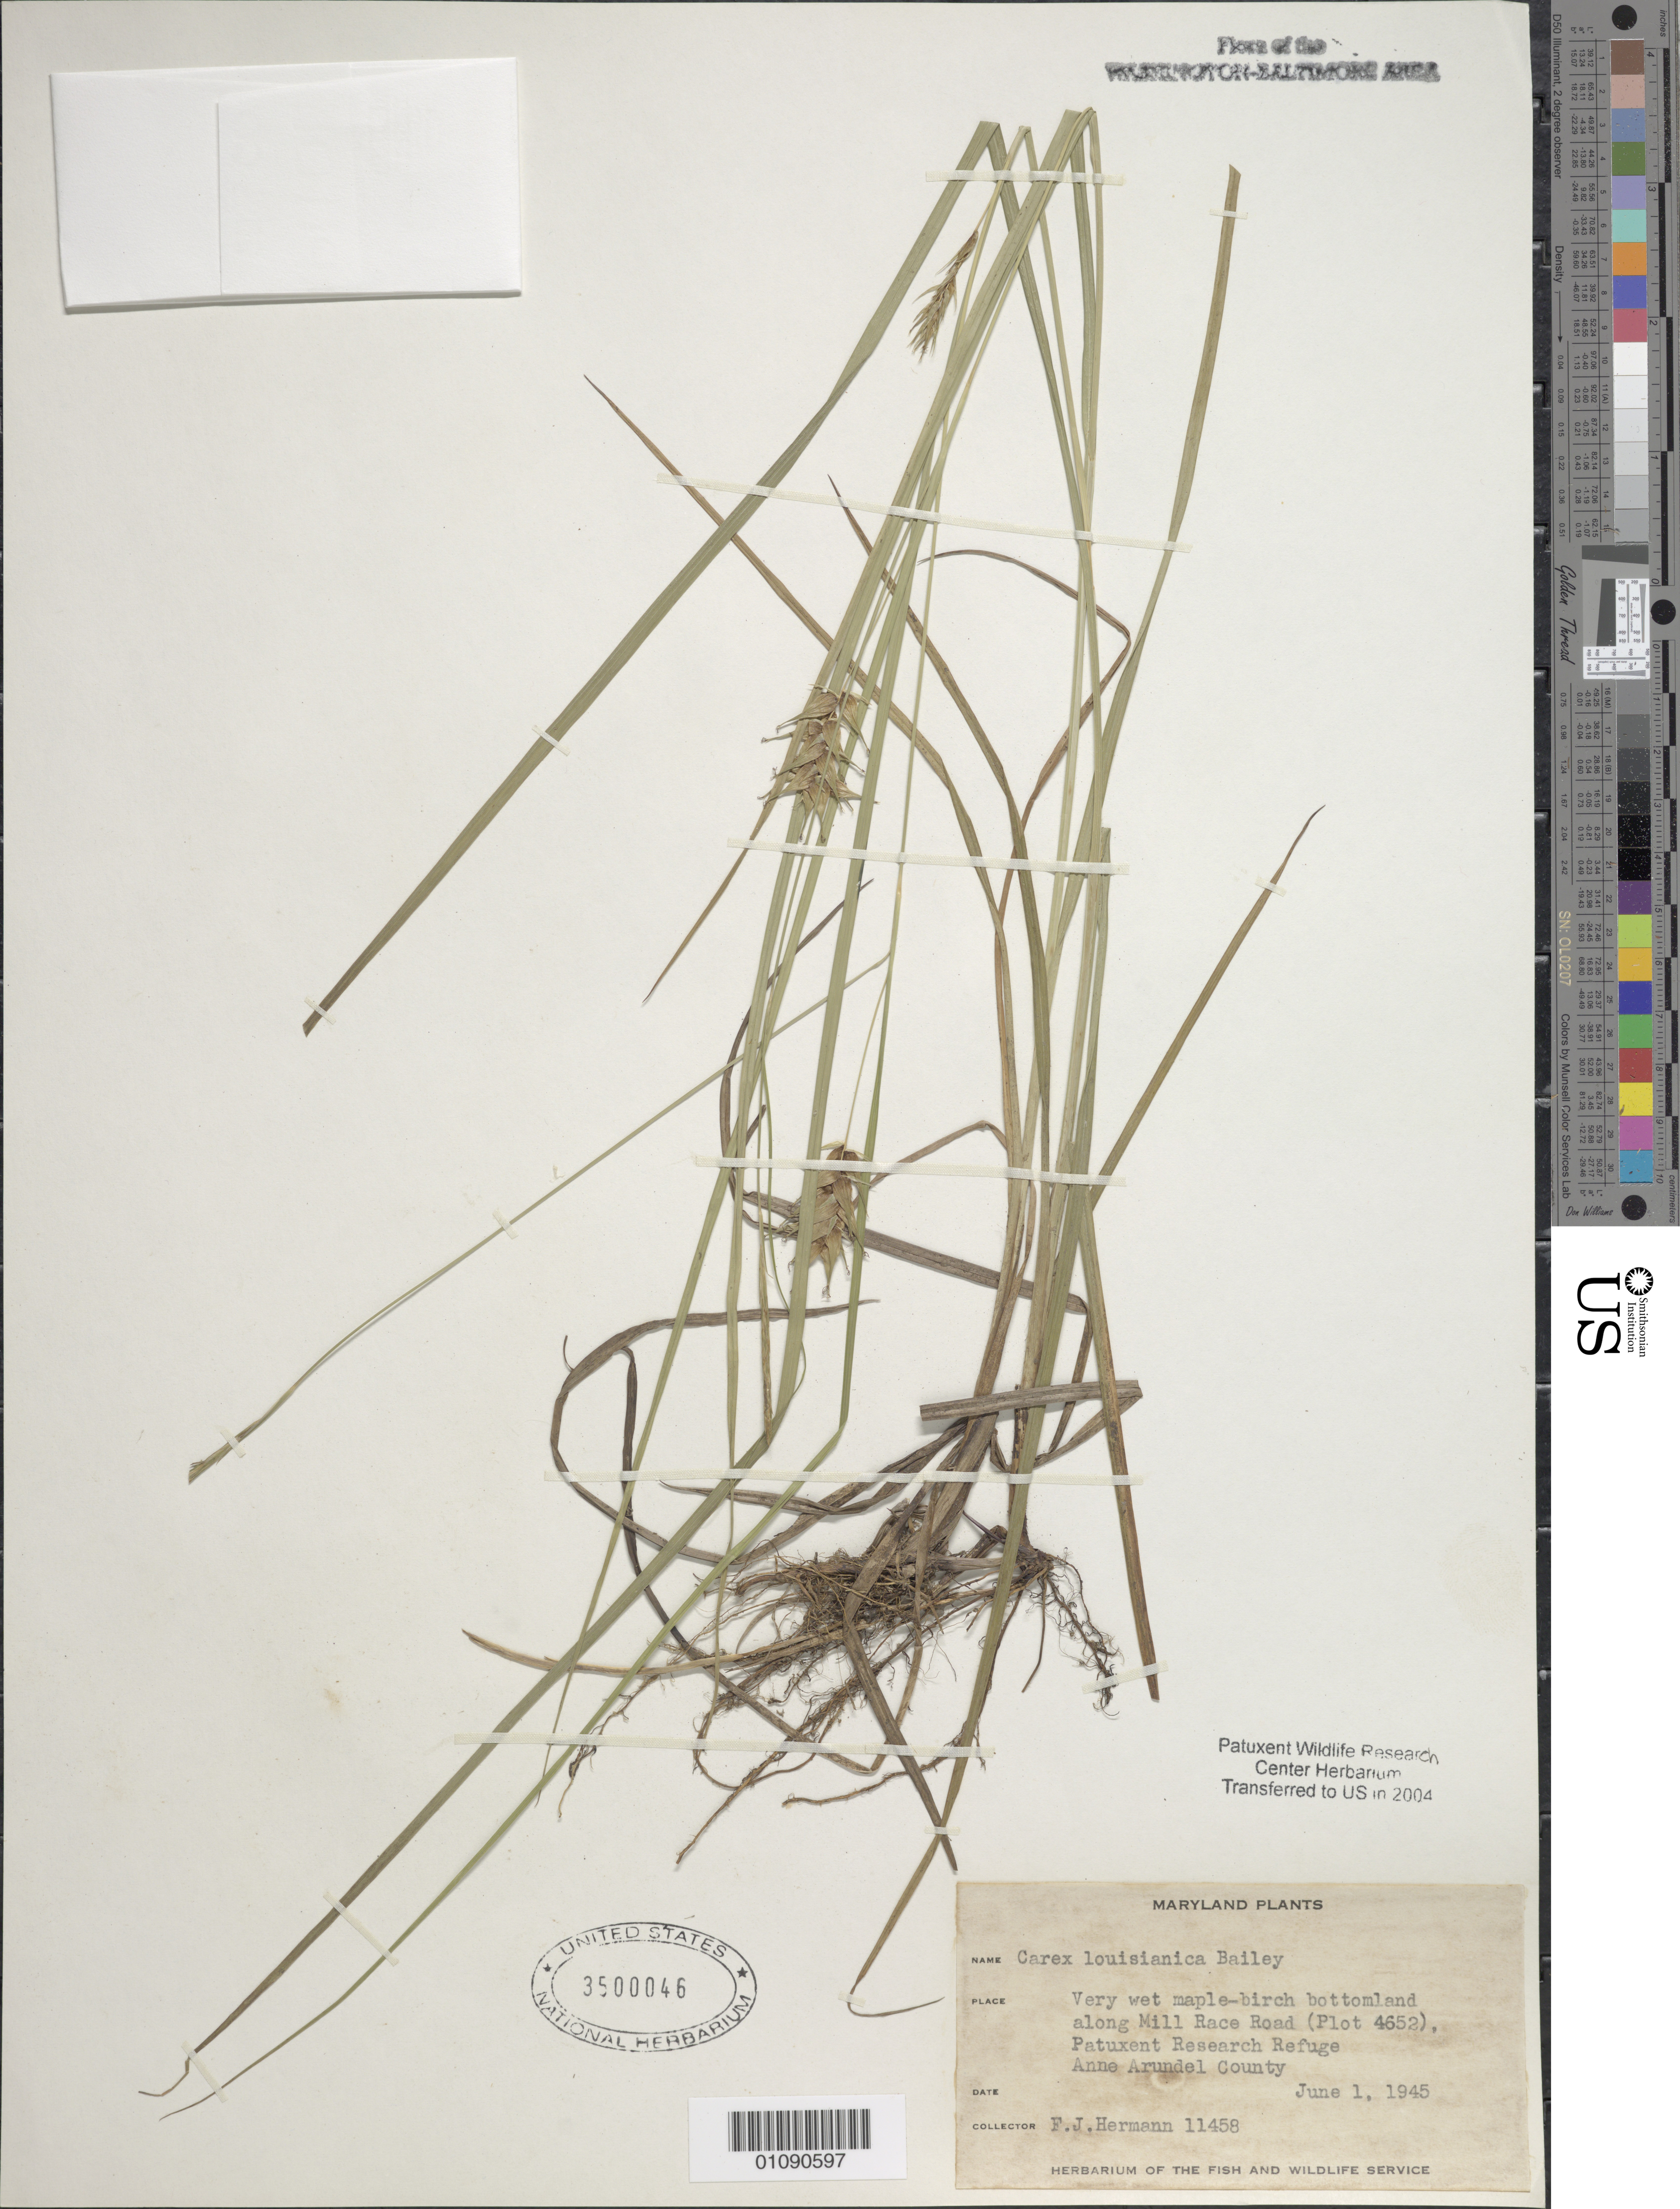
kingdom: Plantae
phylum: Tracheophyta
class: Liliopsida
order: Poales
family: Cyperaceae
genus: Carex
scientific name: Carex louisianica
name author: L.H. Bailey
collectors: F. J. Hermann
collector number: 11458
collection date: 1945-06-01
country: United States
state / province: Maryland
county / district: Anne Arundel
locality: Along Mill Race Rd. (Plot 4652). Patuxent Wildlife Refuge.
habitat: Very wet Maple-Birch bottomland.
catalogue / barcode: US 3500046